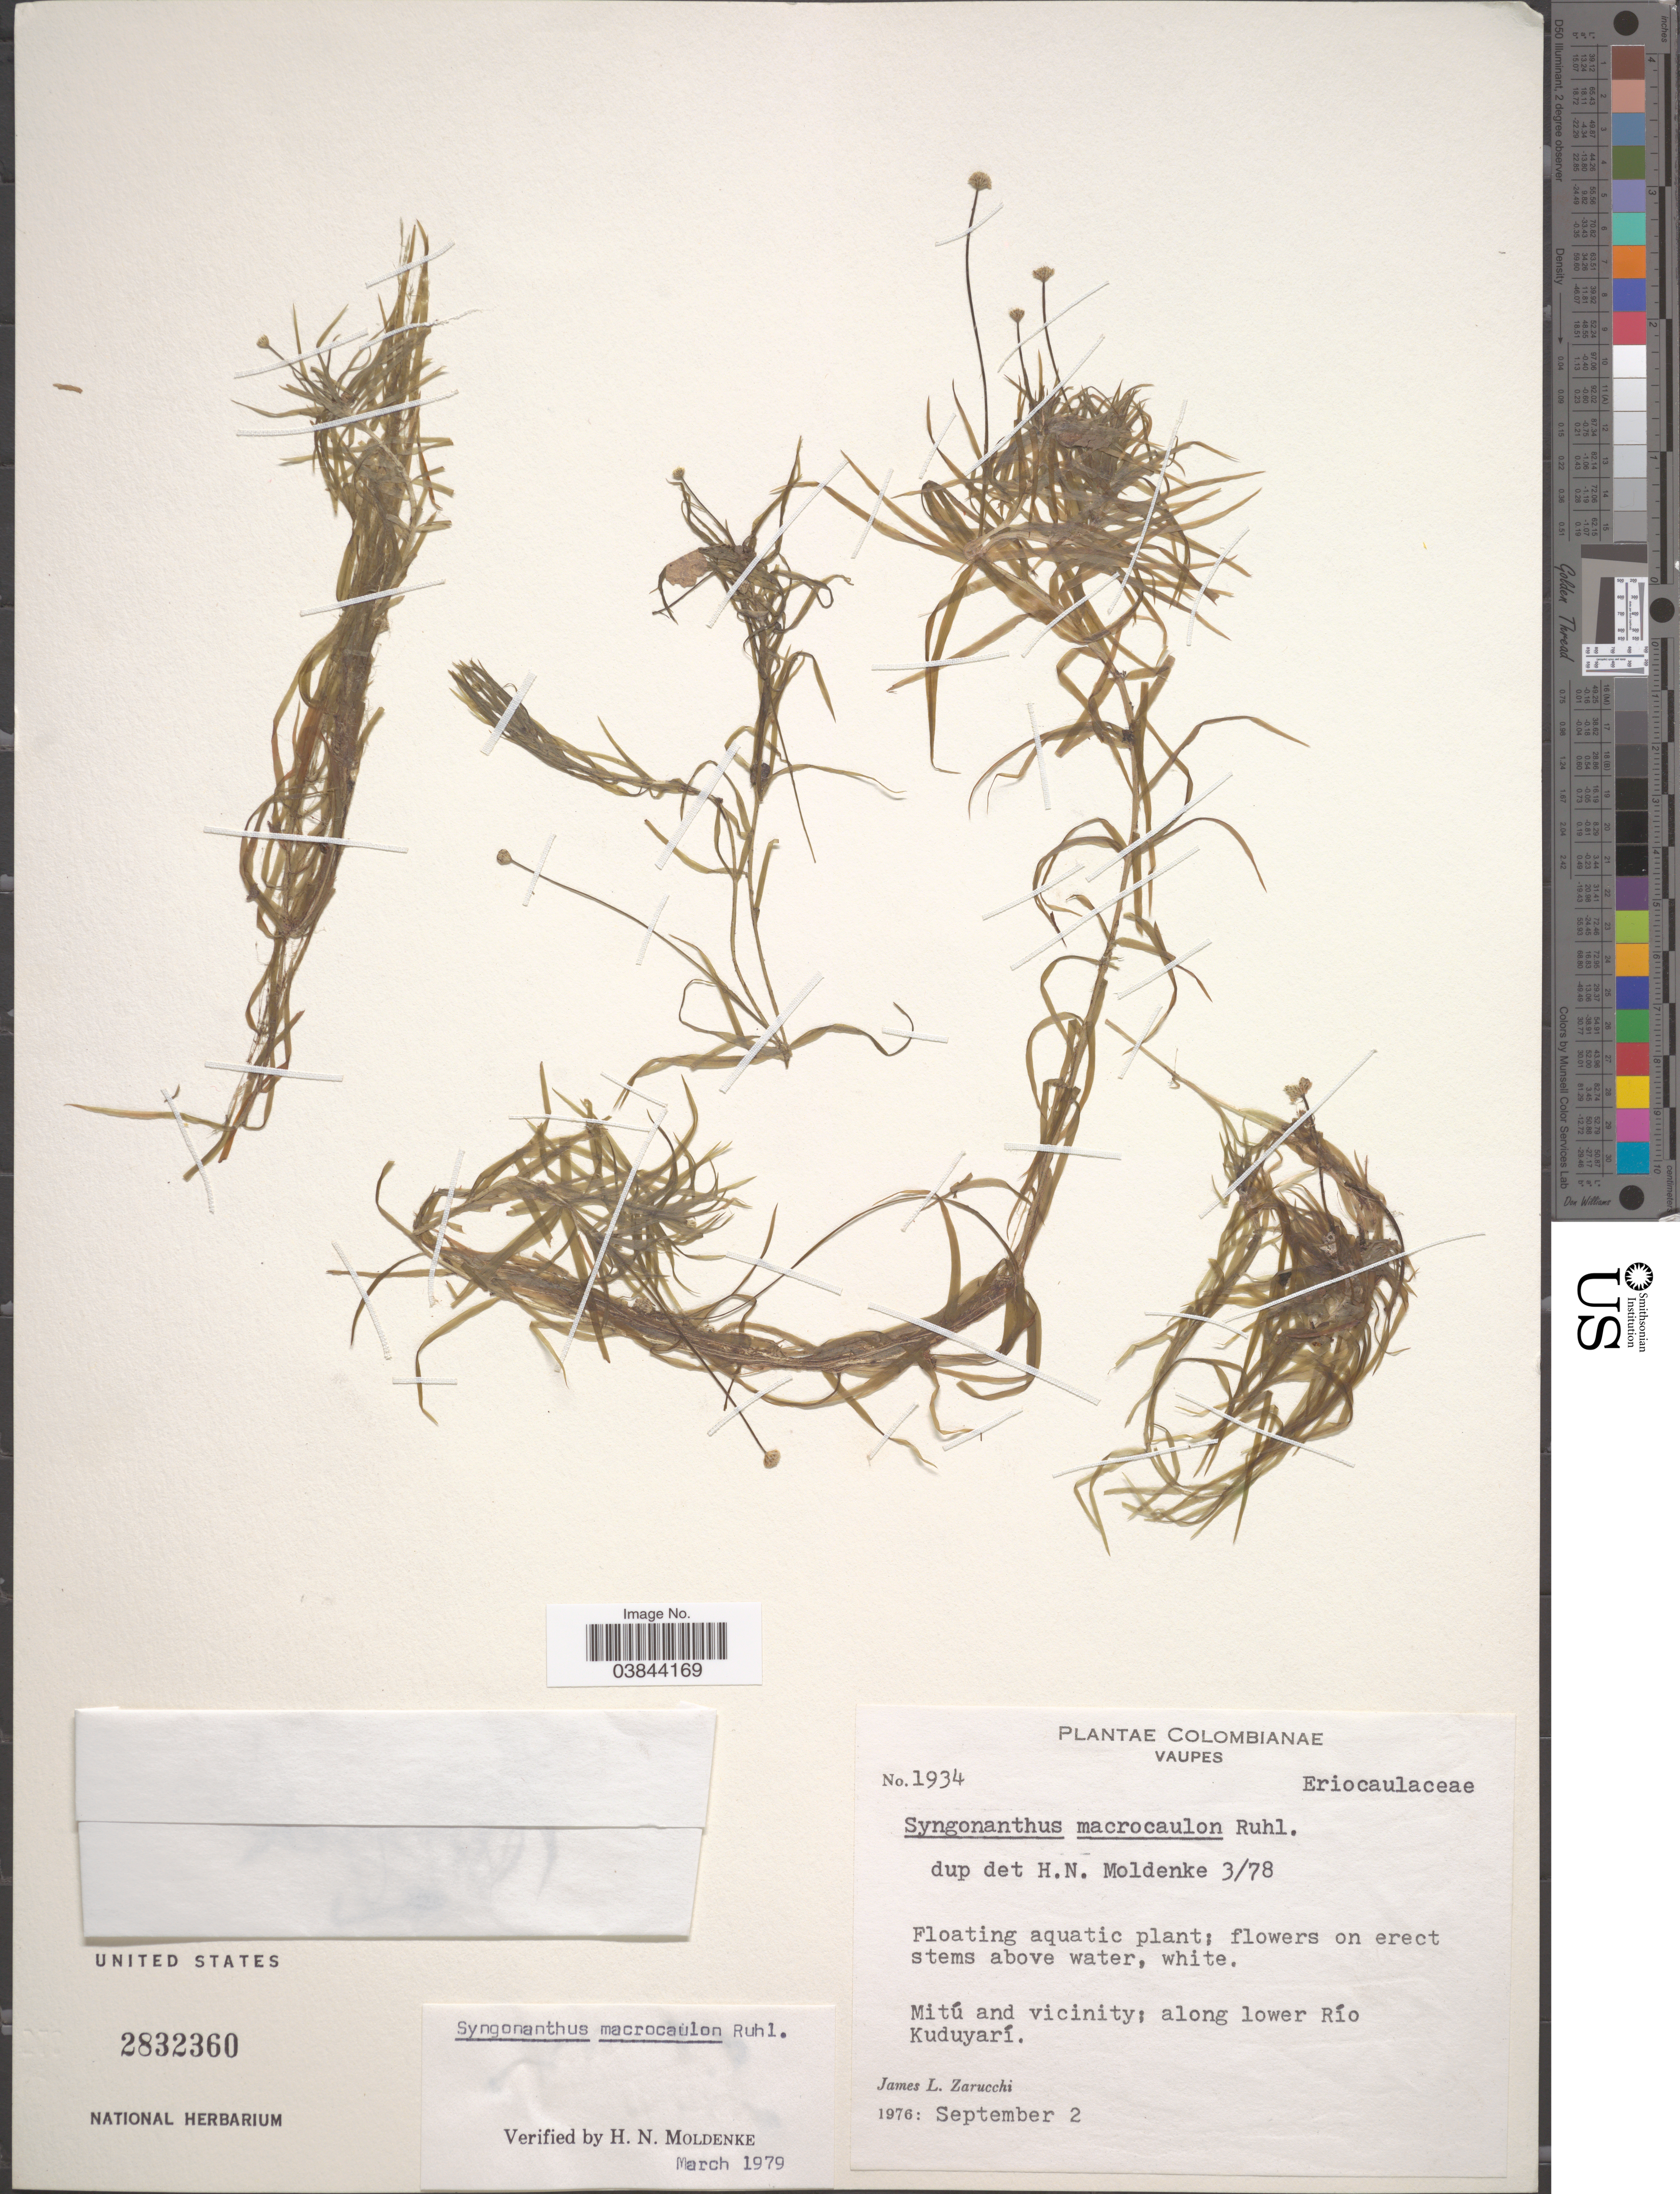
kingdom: Plantae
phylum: Tracheophyta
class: Liliopsida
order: Poales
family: Eriocaulaceae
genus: Syngonanthus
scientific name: Syngonanthus macrocaulon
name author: Ruhland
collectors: J. L. Zarucchi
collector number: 1934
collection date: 1976-09-02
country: Colombia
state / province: Vaupés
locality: Mitú and vicinity; along lower Río Kuduyarí.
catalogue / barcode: US 2832360